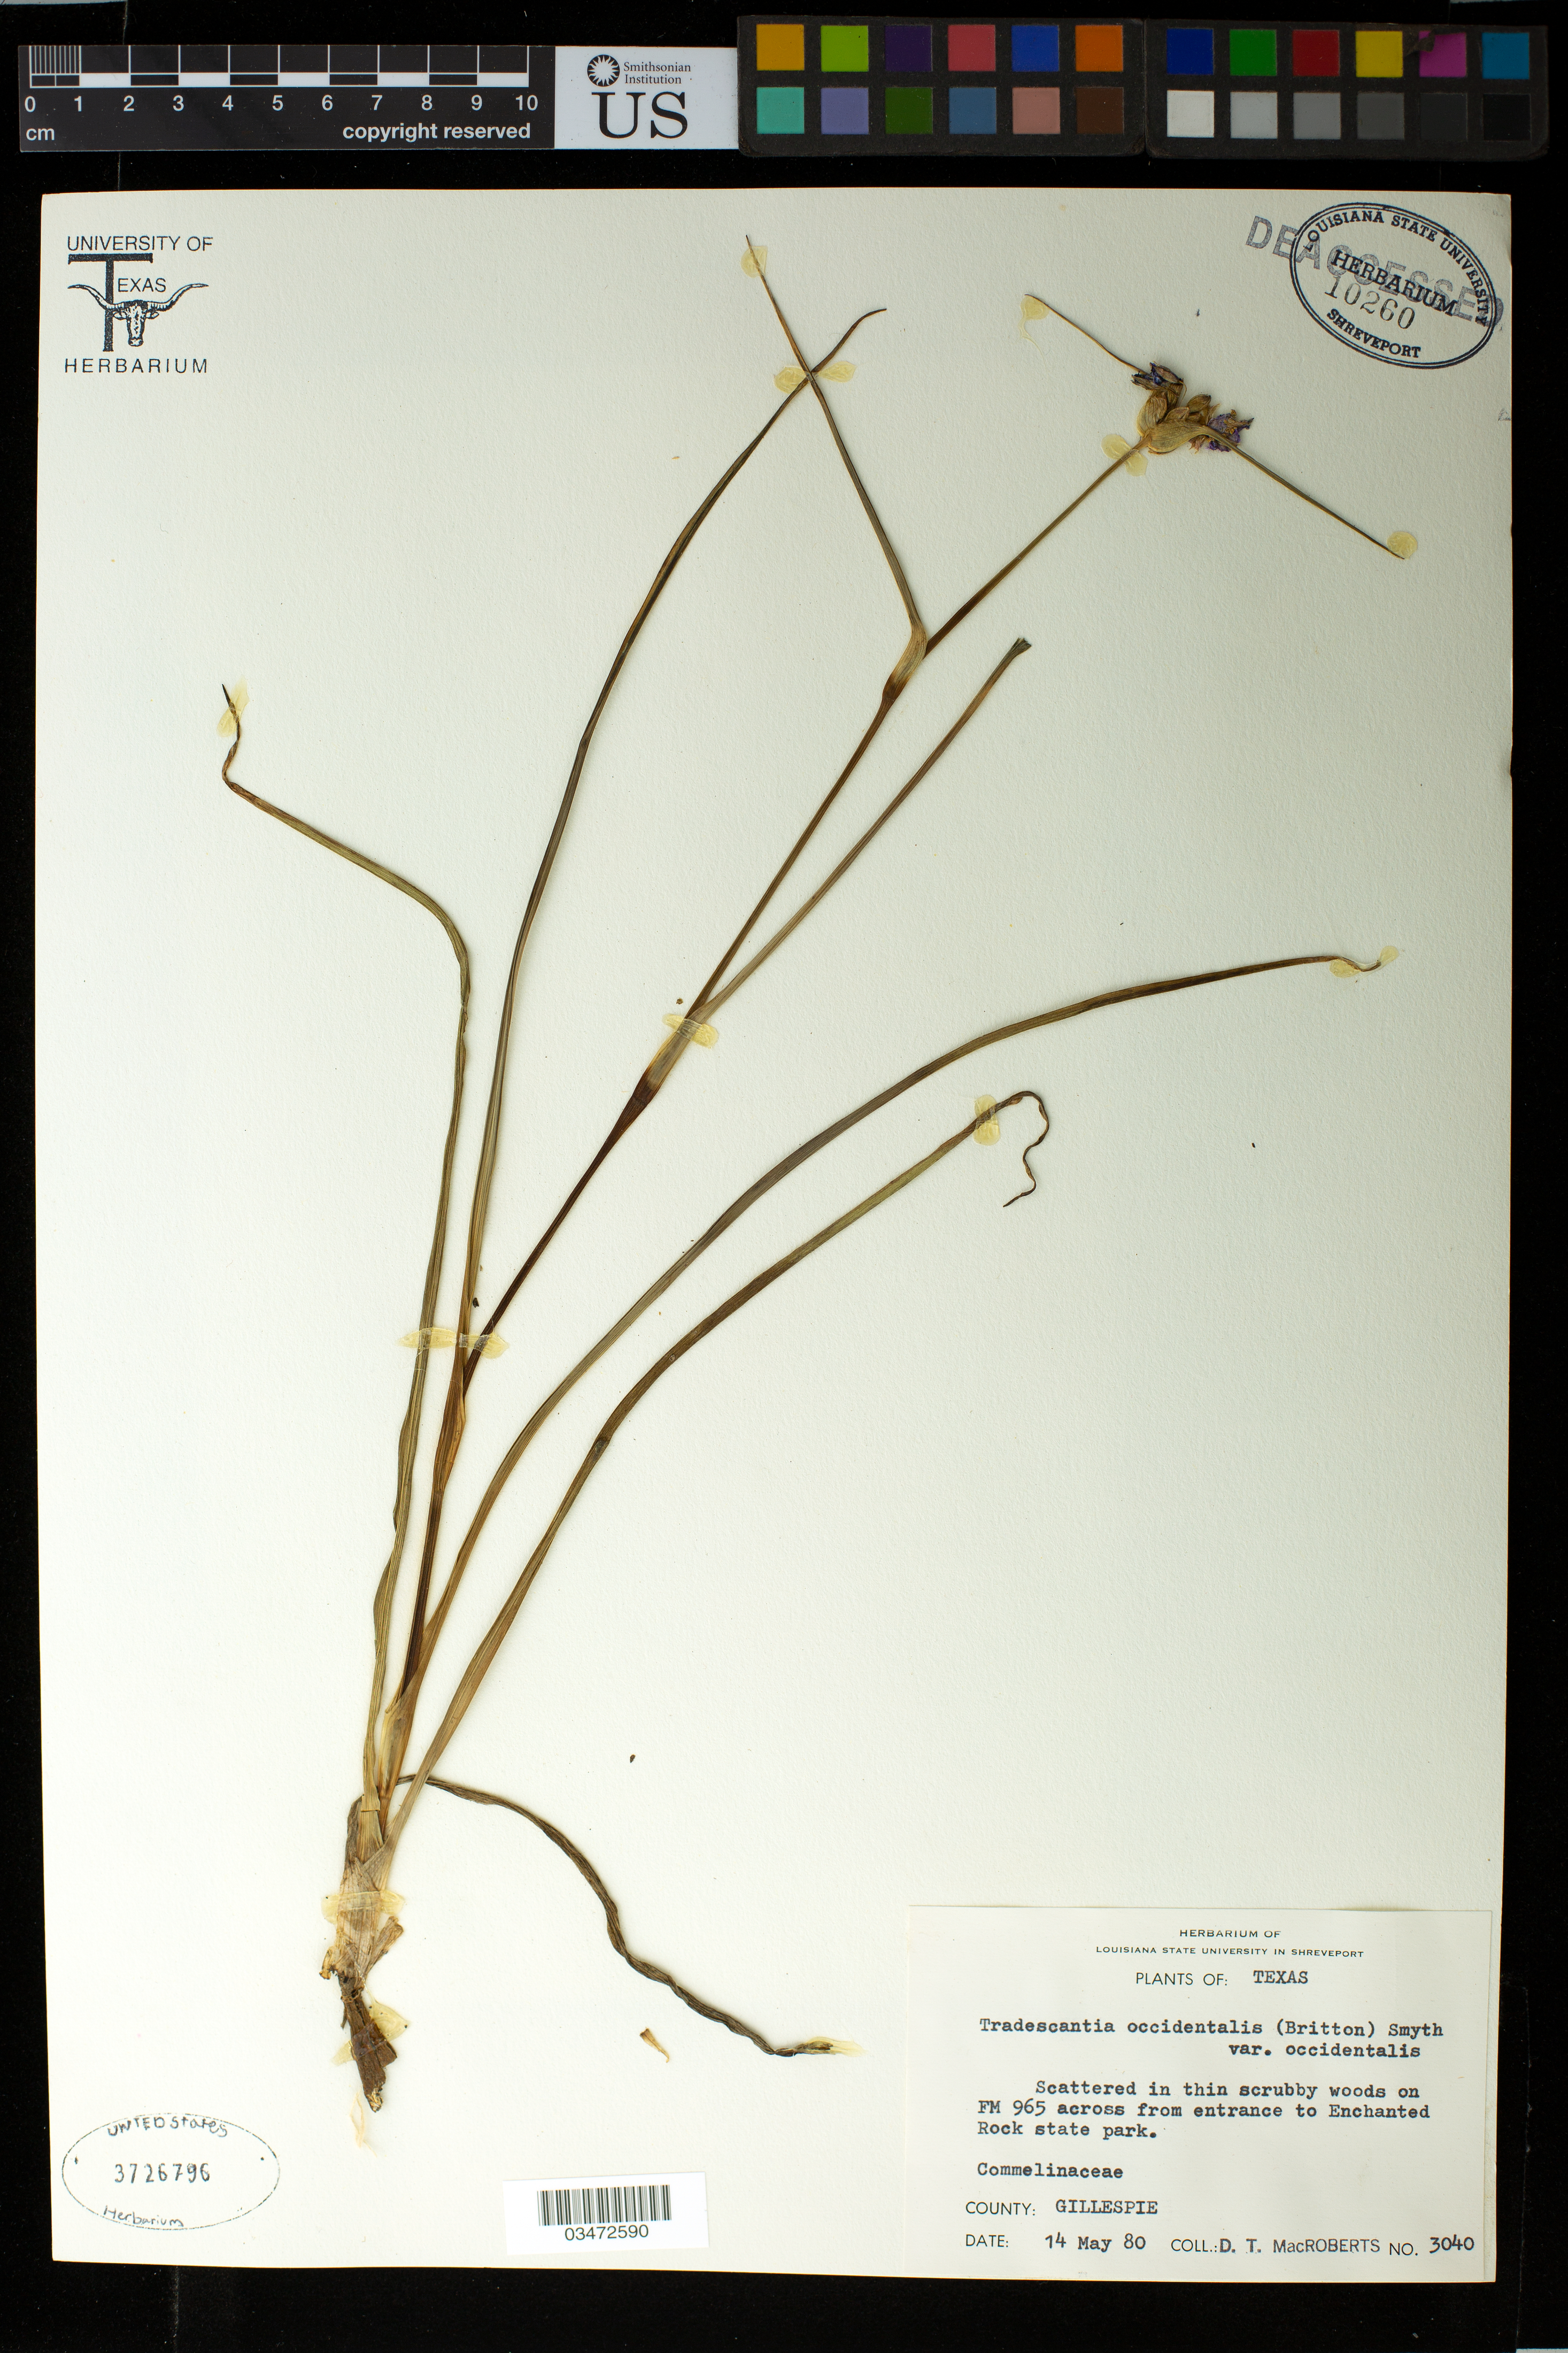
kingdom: Plantae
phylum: Tracheophyta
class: Liliopsida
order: Commelinales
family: Commelinaceae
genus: Tradescantia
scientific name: Tradescantia occidentalis var. occidentalis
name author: (Britton) Smyth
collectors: D. Macroberts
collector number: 3040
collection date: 1980-05-14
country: United States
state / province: Texas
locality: Scattered in thin scrubby woods on FM 965 across from entrance to Enchanted Rock state park.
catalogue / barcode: US 3726796